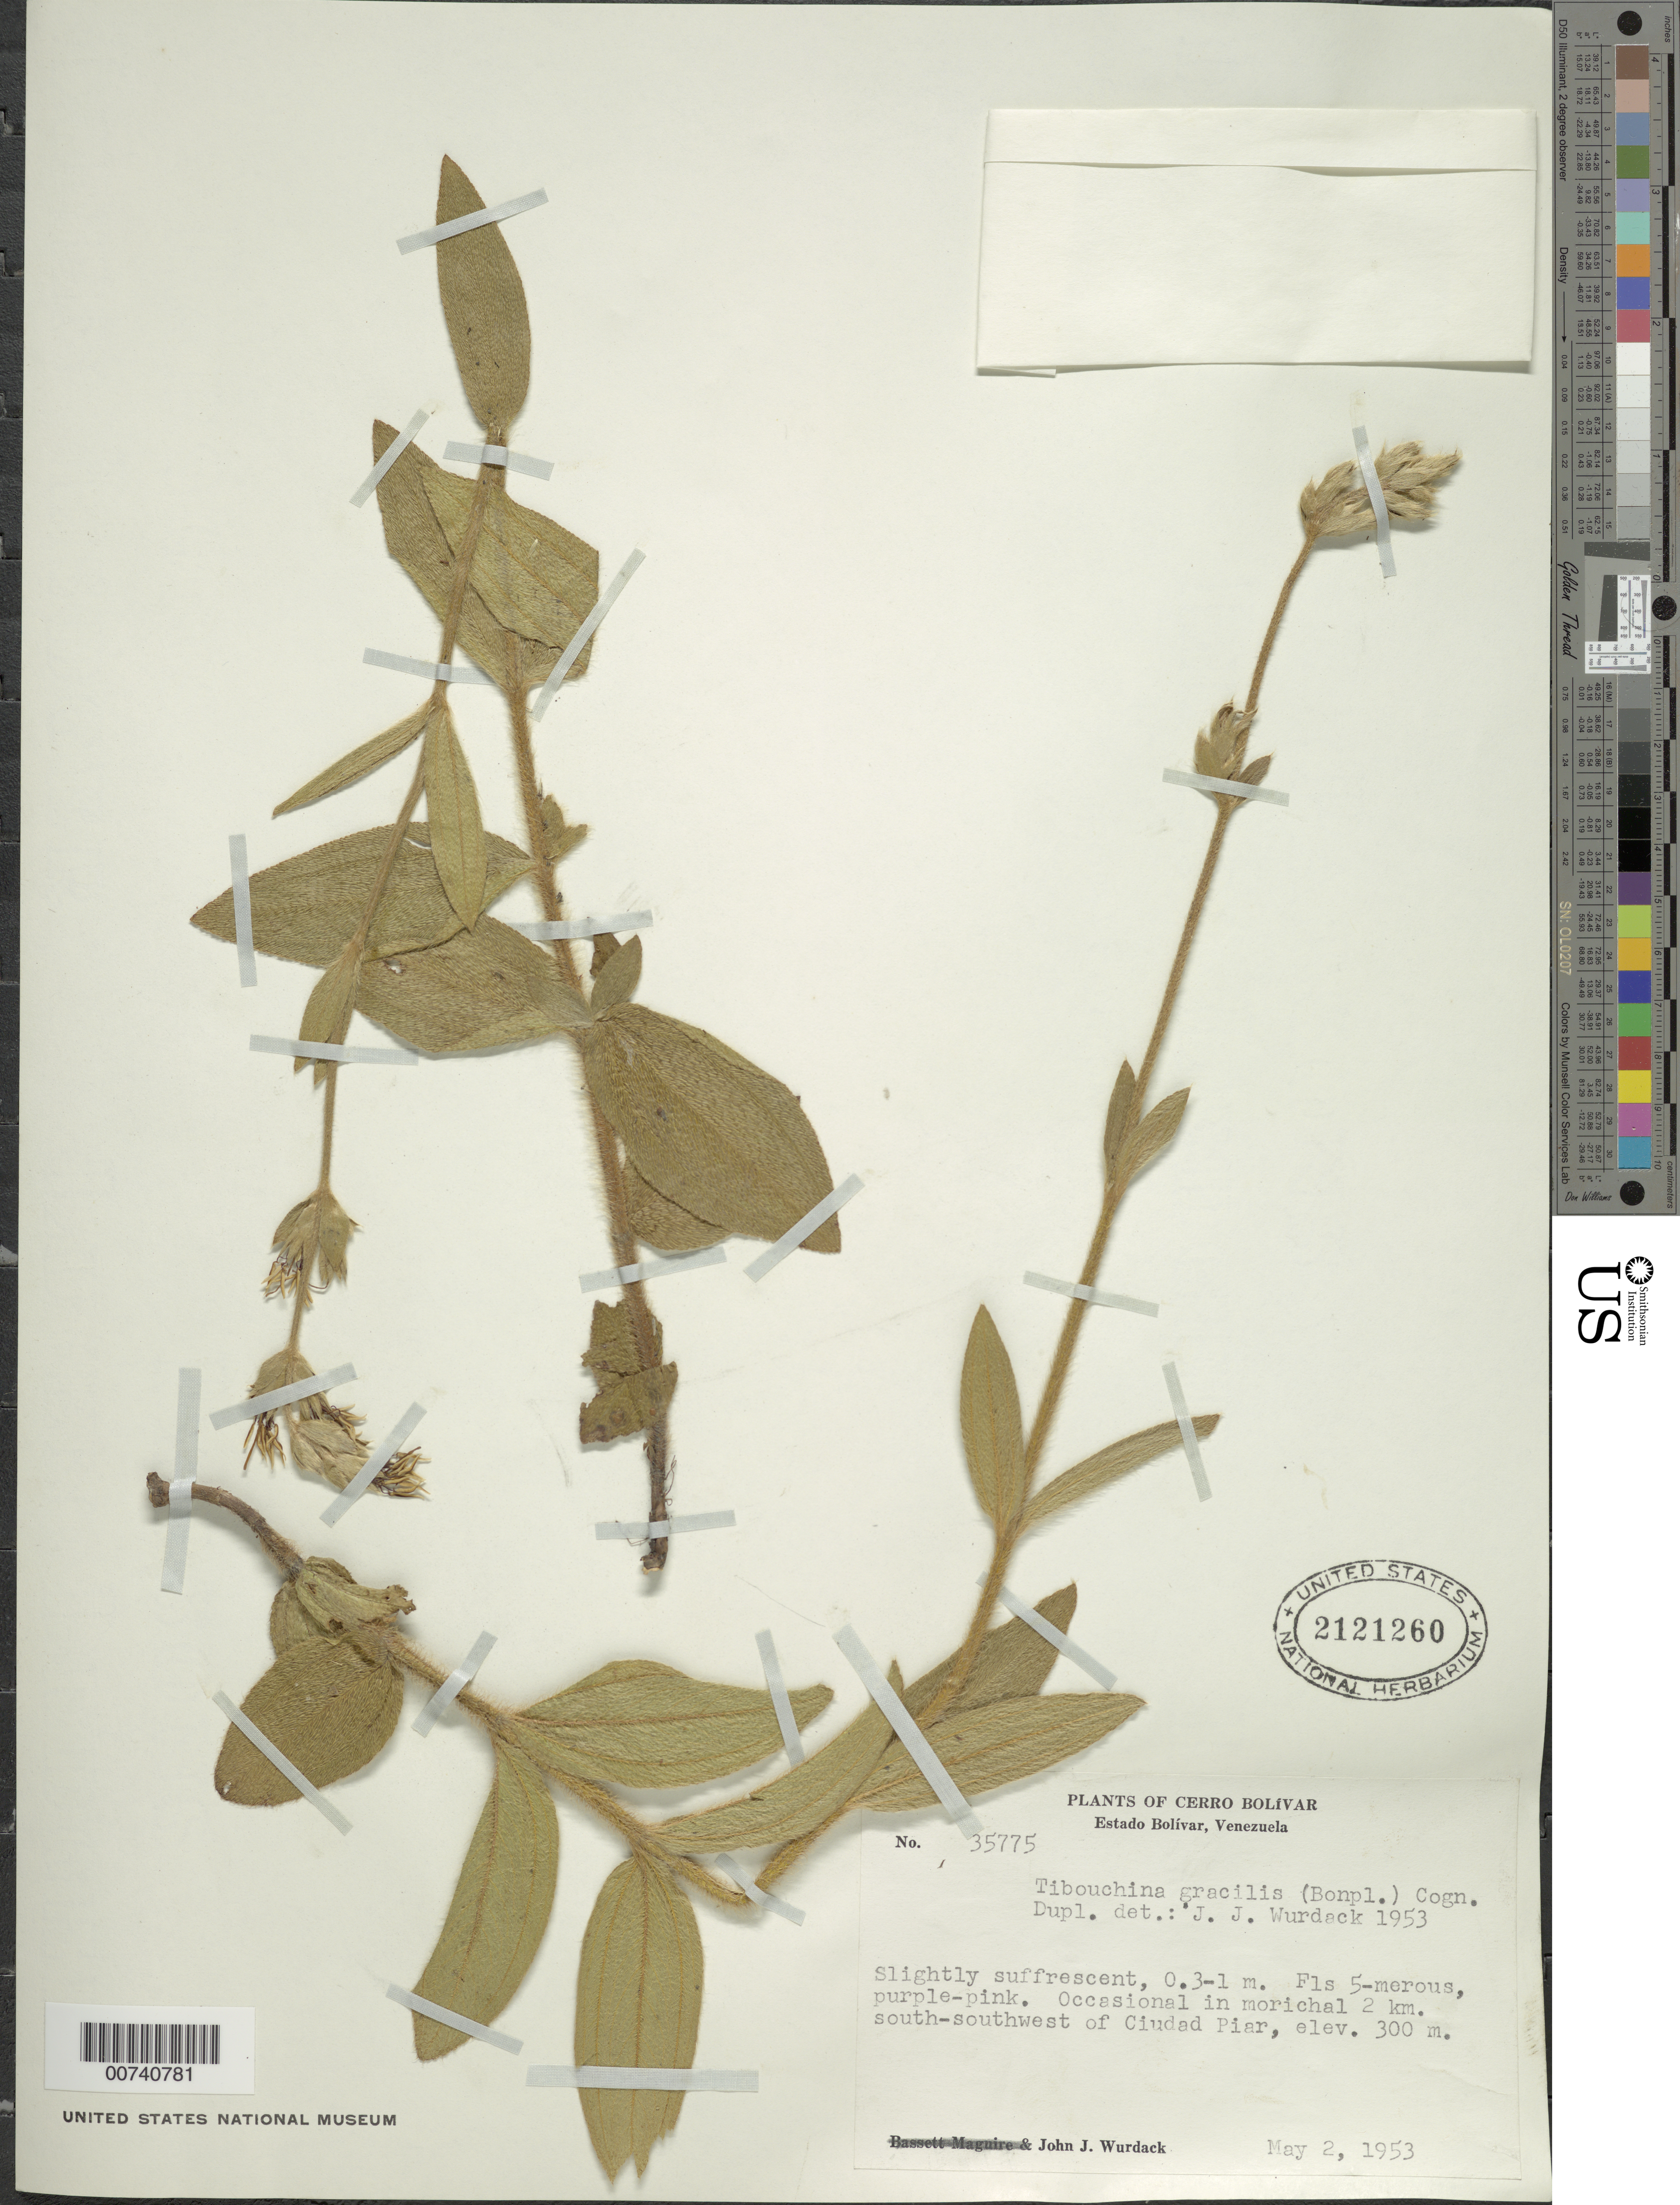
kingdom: Plantae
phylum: Tracheophyta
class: Magnoliopsida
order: Myrtales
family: Melastomataceae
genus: Chaetogastra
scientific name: Chaetogastra gracilis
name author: (Bonpl.) DC.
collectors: J. J. Wurdack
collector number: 35775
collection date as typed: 2-May-53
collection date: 1953-05-02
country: Venezuela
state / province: Bolívar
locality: Cidad Piar, 2 km SSW of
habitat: Morichal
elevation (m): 300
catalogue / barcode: US 2121260